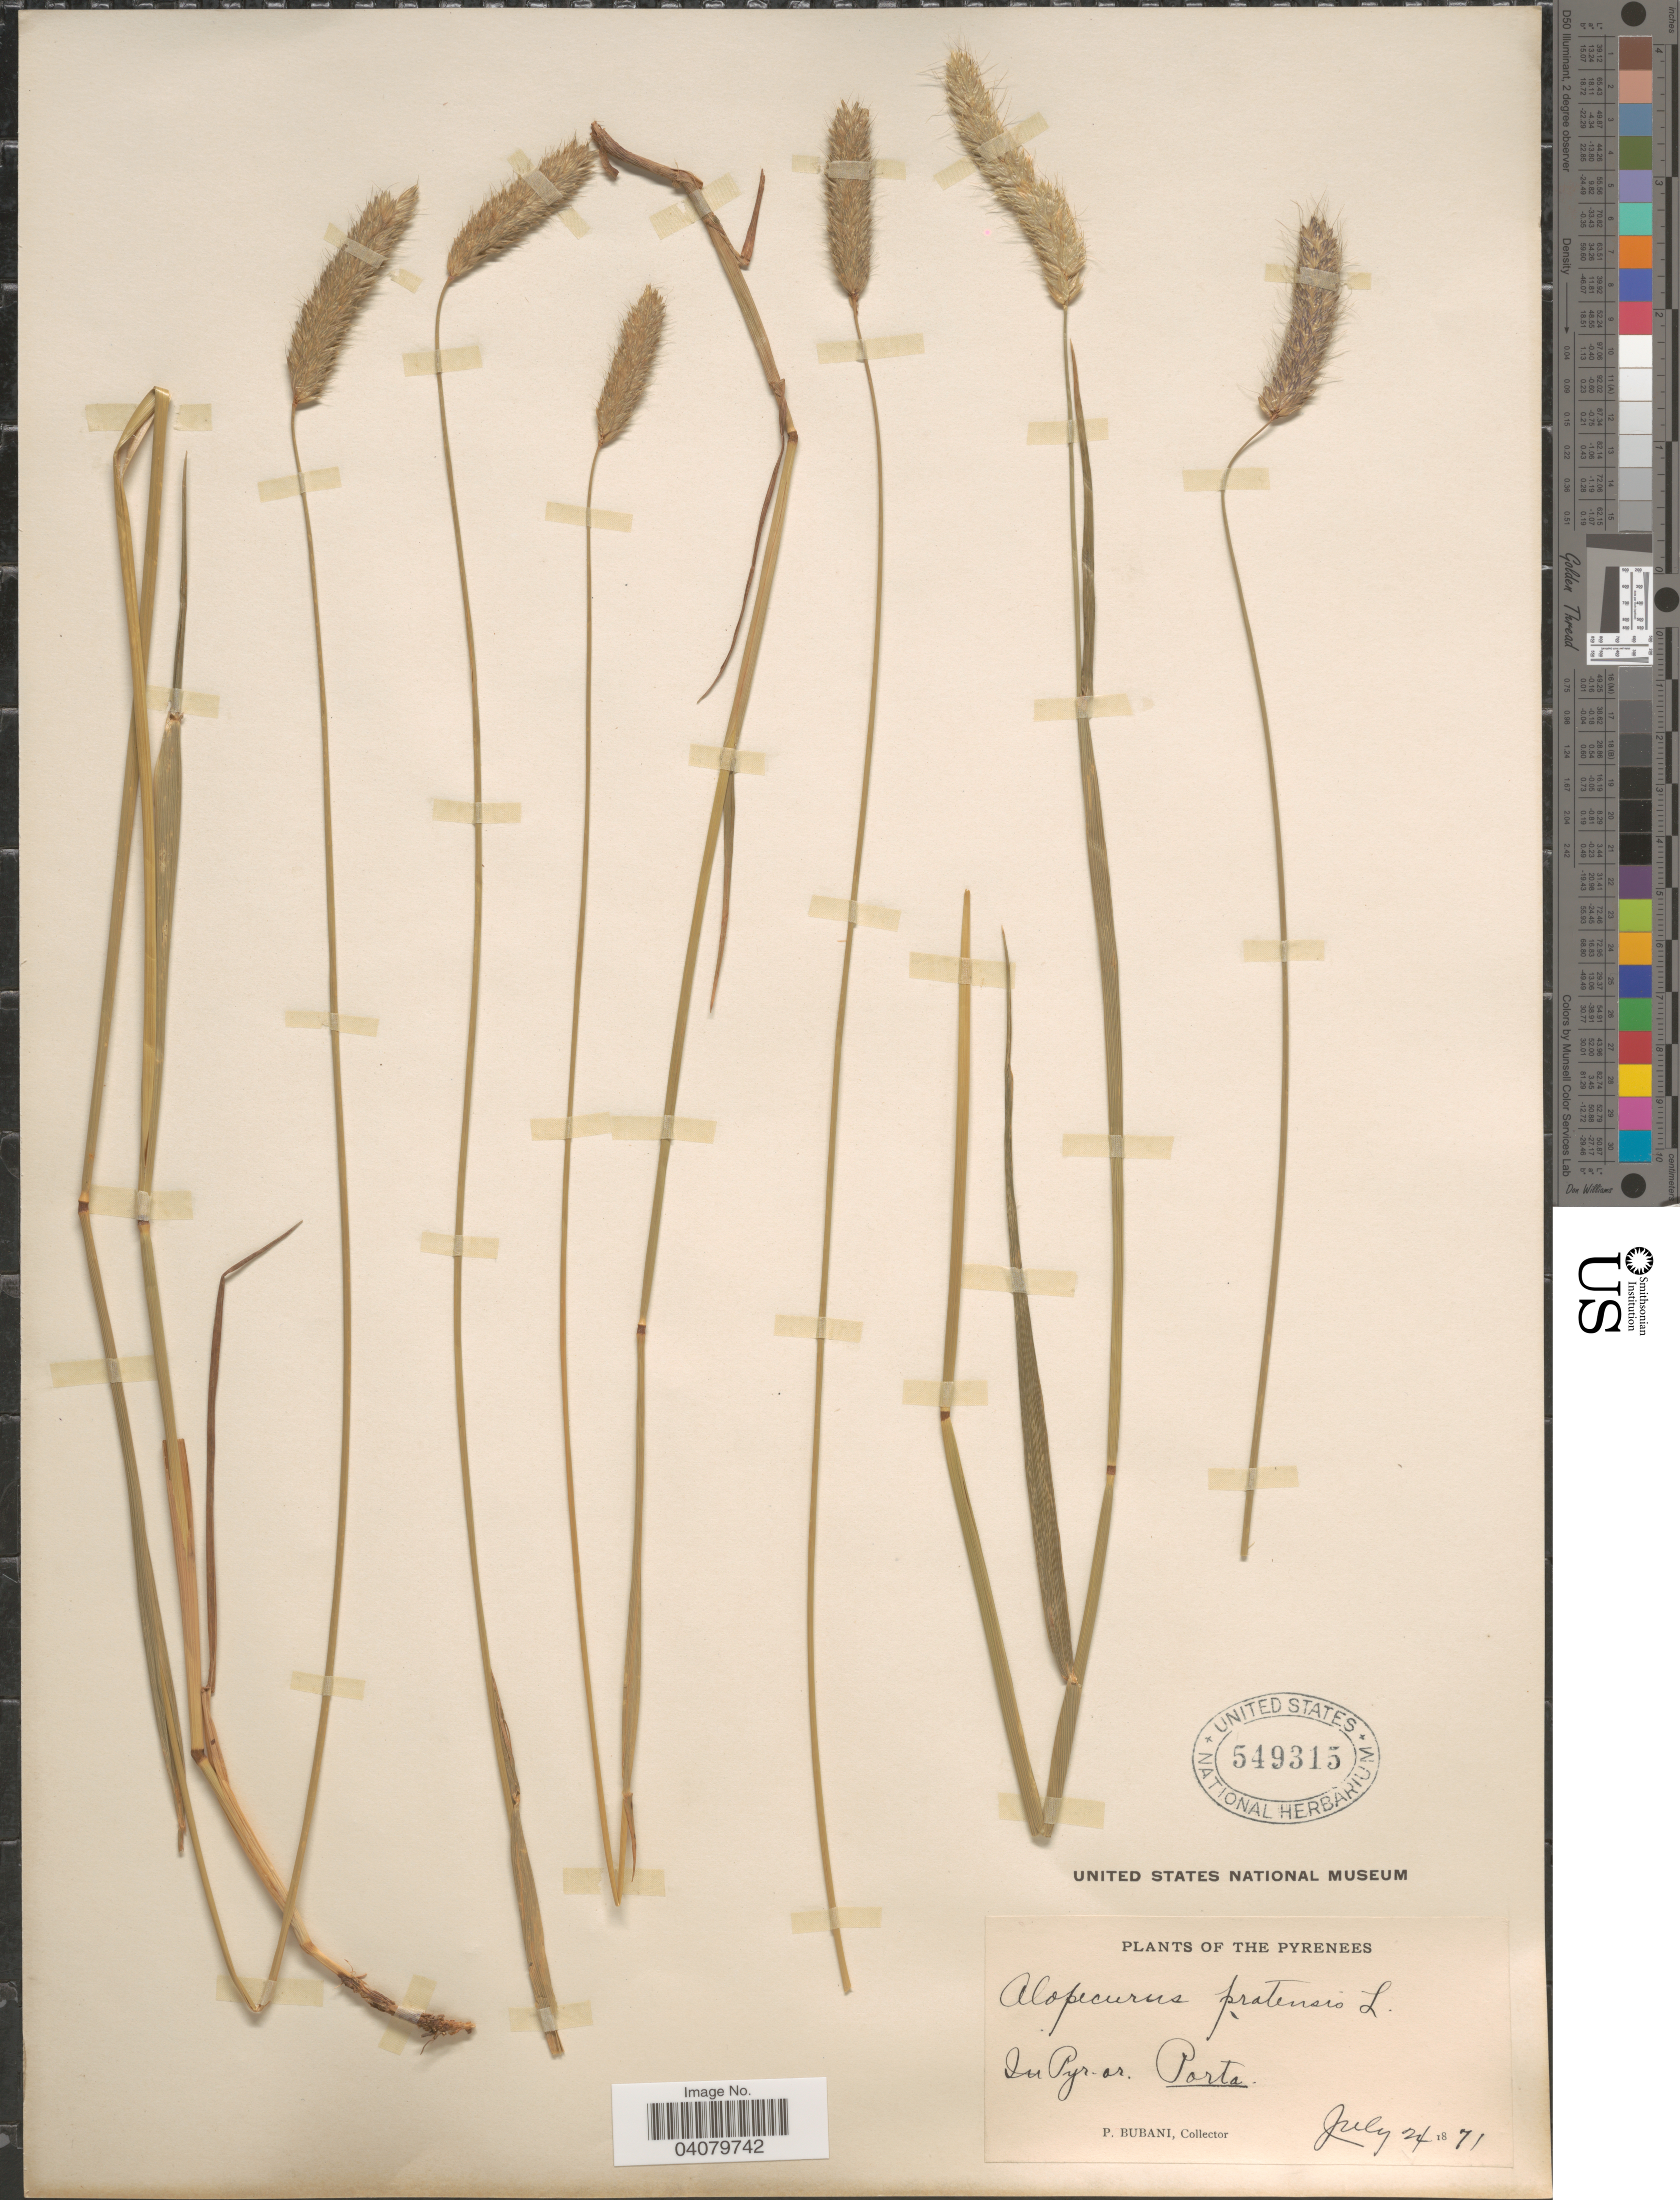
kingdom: Plantae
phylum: Tracheophyta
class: Liliopsida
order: Poales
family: Poaceae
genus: Alopecurus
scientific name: Alopecurus pratensis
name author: L.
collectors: P. Bubani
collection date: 1871-07-24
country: France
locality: The Pyrenees. In Pyr. or. Porta.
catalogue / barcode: US 549315